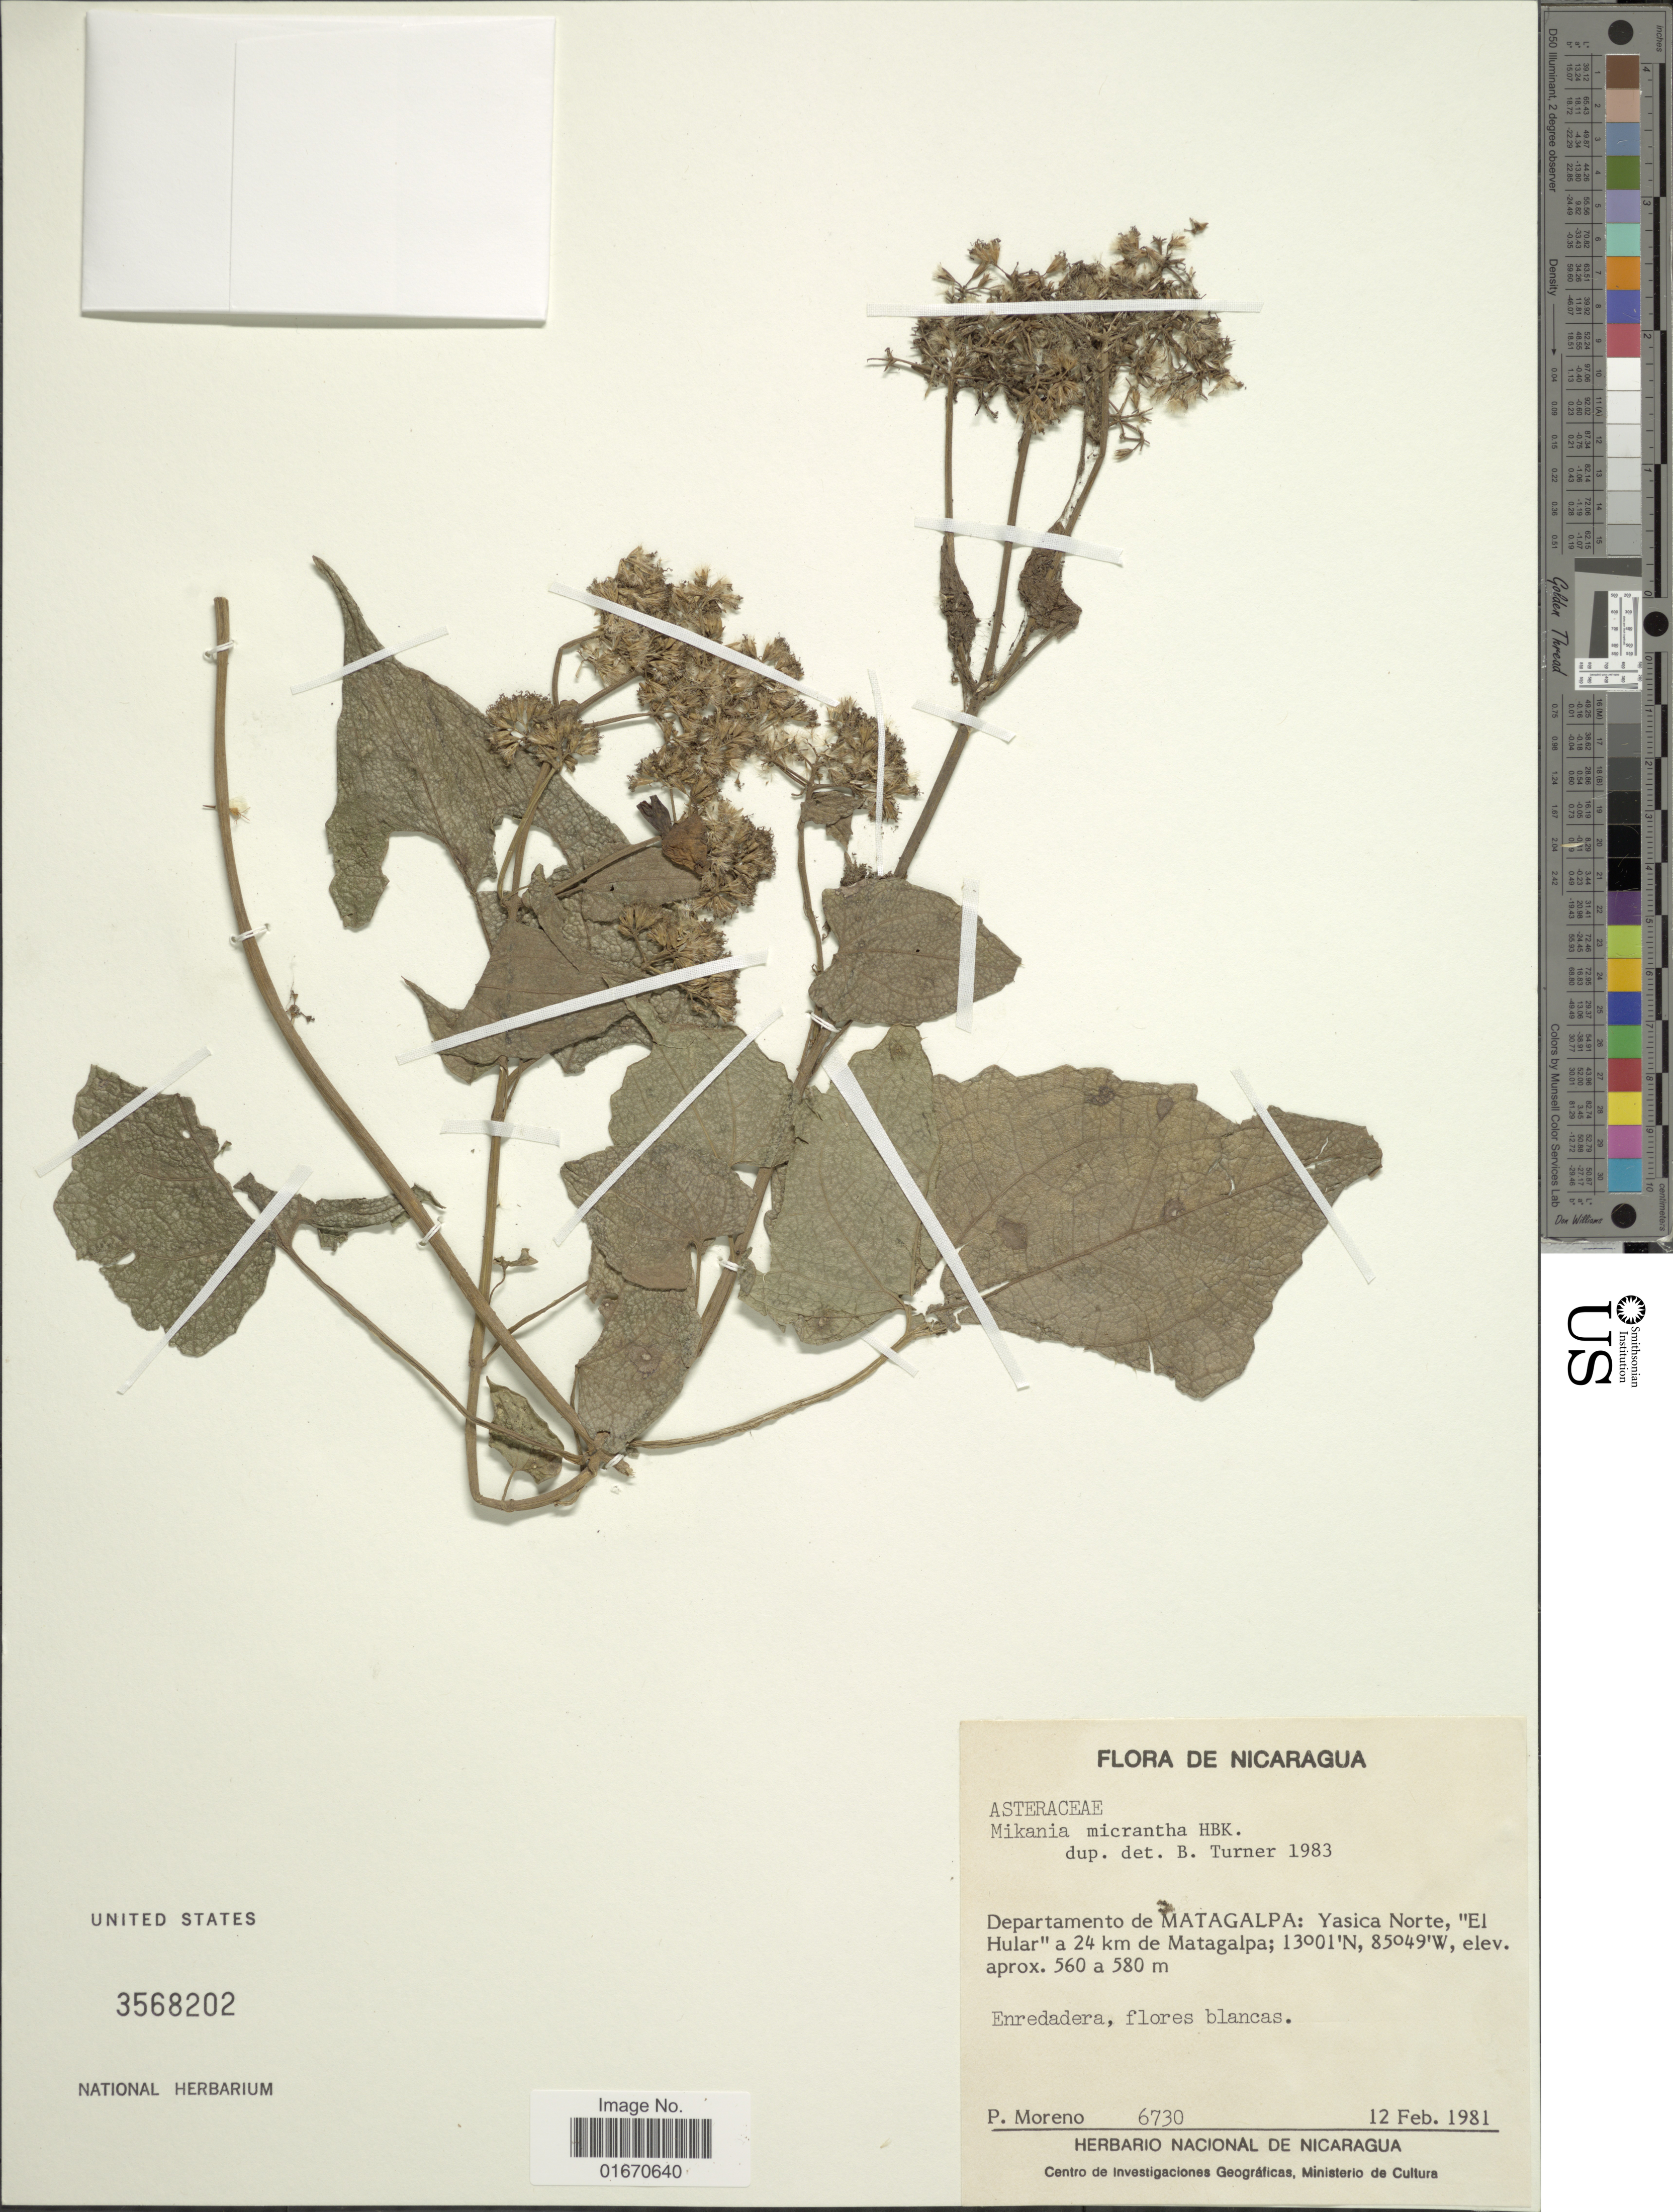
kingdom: Plantae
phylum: Tracheophyta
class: Magnoliopsida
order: Asterales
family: Asteraceae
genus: Mikania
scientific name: Mikania micrantha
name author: Kunth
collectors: P. Moreno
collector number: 6730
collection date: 1981-02-12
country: Nicaragua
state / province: Matagalpa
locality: Yasica Norte, El Hular, a 24 km de Matagalpa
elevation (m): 560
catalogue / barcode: US 3568202